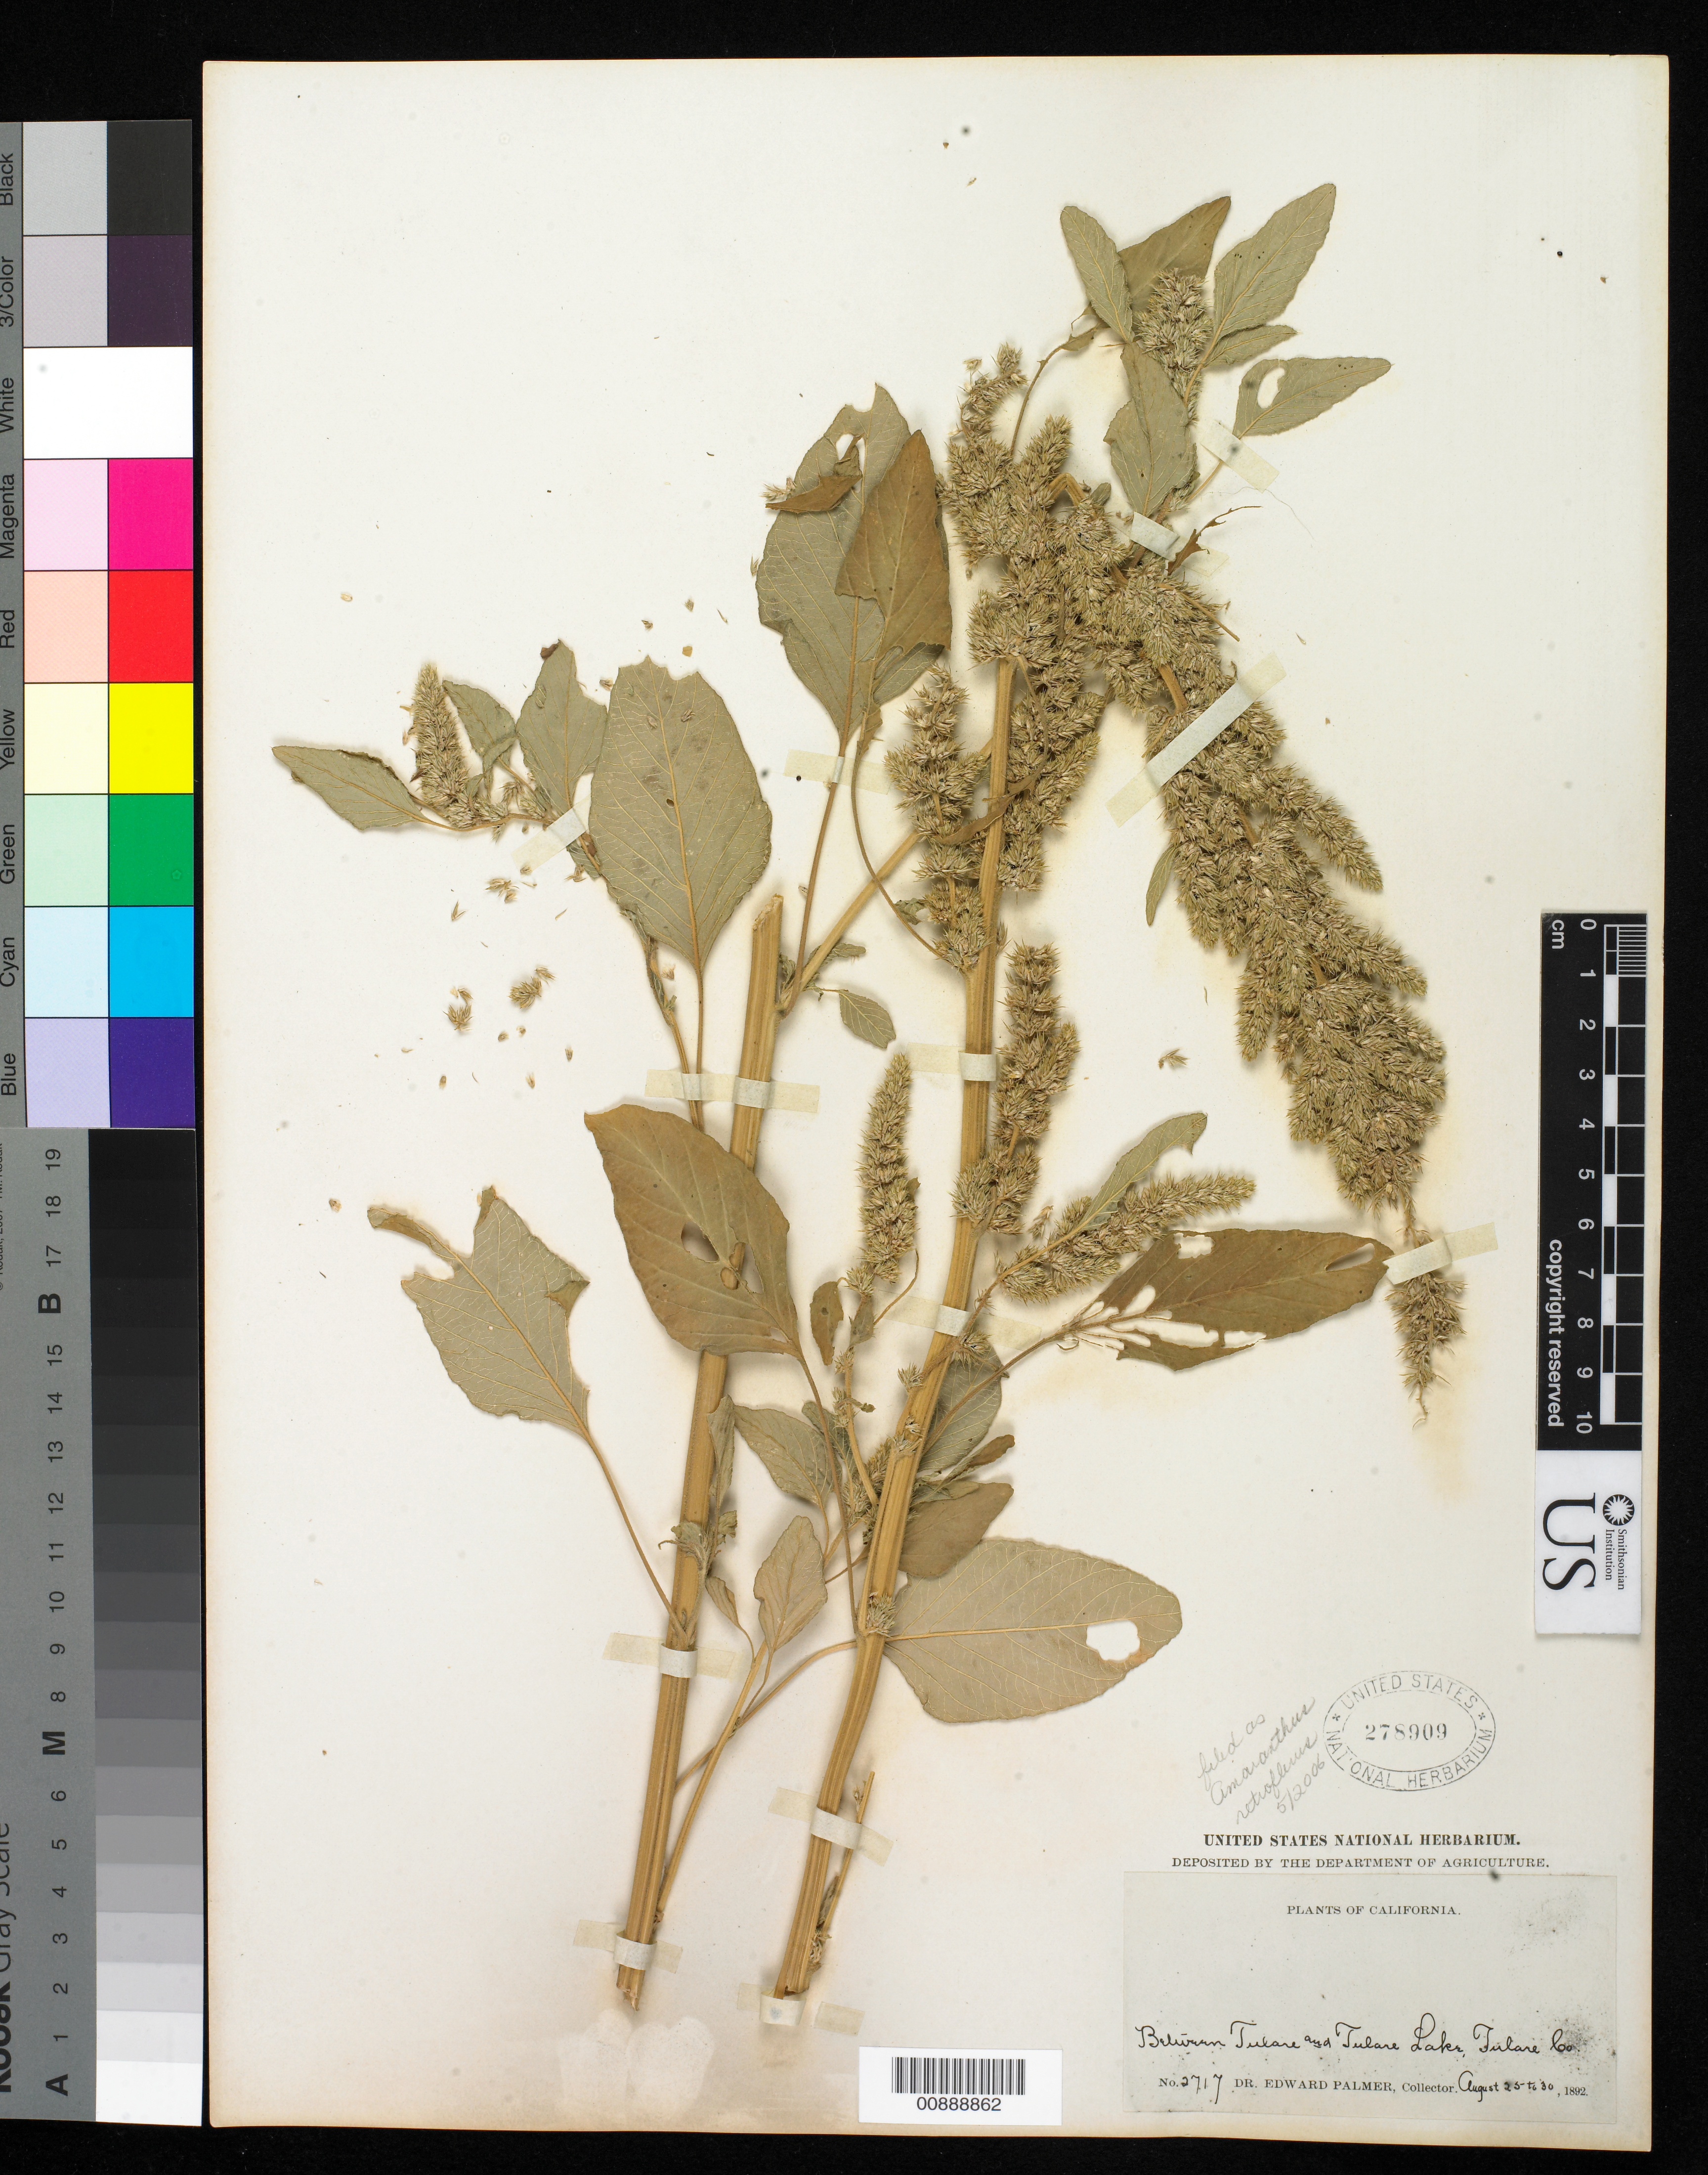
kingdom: Plantae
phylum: Tracheophyta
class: Magnoliopsida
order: Caryophyllales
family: Amaranthaceae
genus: Amaranthus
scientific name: Amaranthus retroflexus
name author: L.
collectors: E. Palmer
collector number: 2717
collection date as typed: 25 Aug 1892 to 30 Aug 1892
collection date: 1892-08-25/1892-08-30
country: United States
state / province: California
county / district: Tulare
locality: Between Tulare and Tulare Lake, Tulare County, California.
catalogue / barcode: US 278909